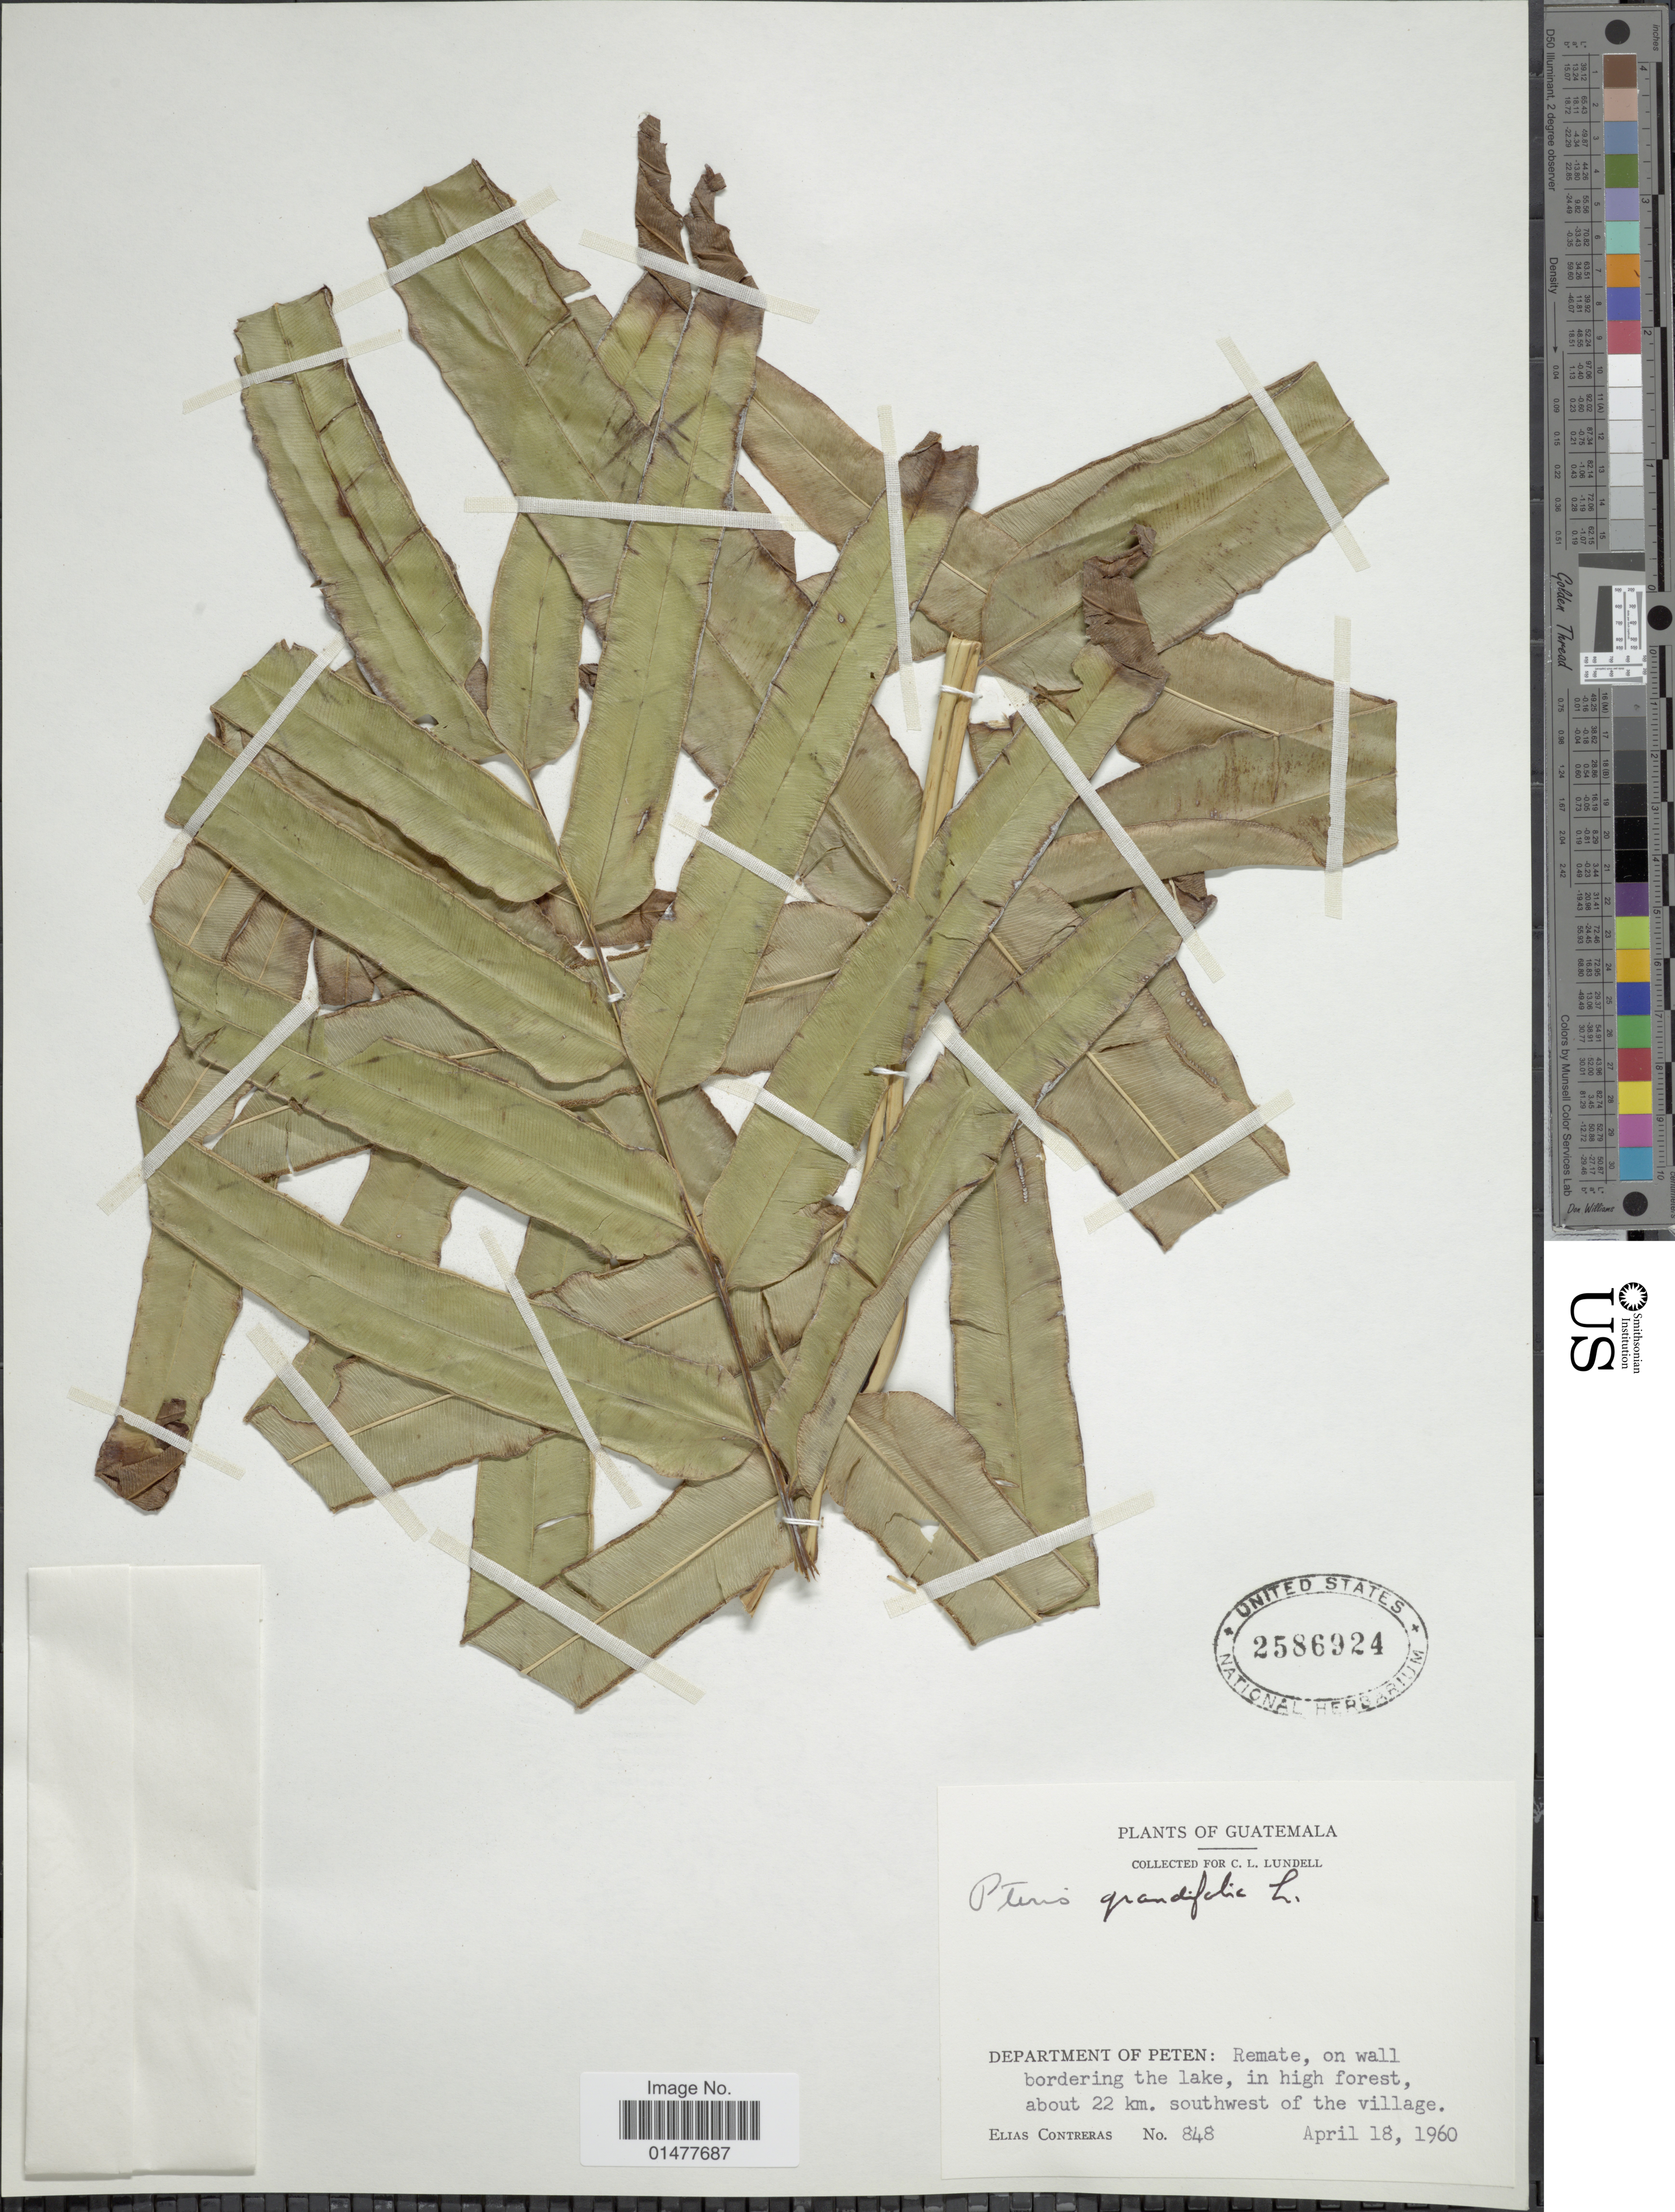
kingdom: Plantae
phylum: Tracheophyta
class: Polypodiopsida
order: Polypodiales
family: Pteridaceae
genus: Pteris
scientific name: Pteris grandifolia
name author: L.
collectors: E. Contreras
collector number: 484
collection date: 1960-04-18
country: Guatemala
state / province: El Petén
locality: Remate, on wall bordering the lake, in high forest, about 22 km. southwest of the village.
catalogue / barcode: US 2586924